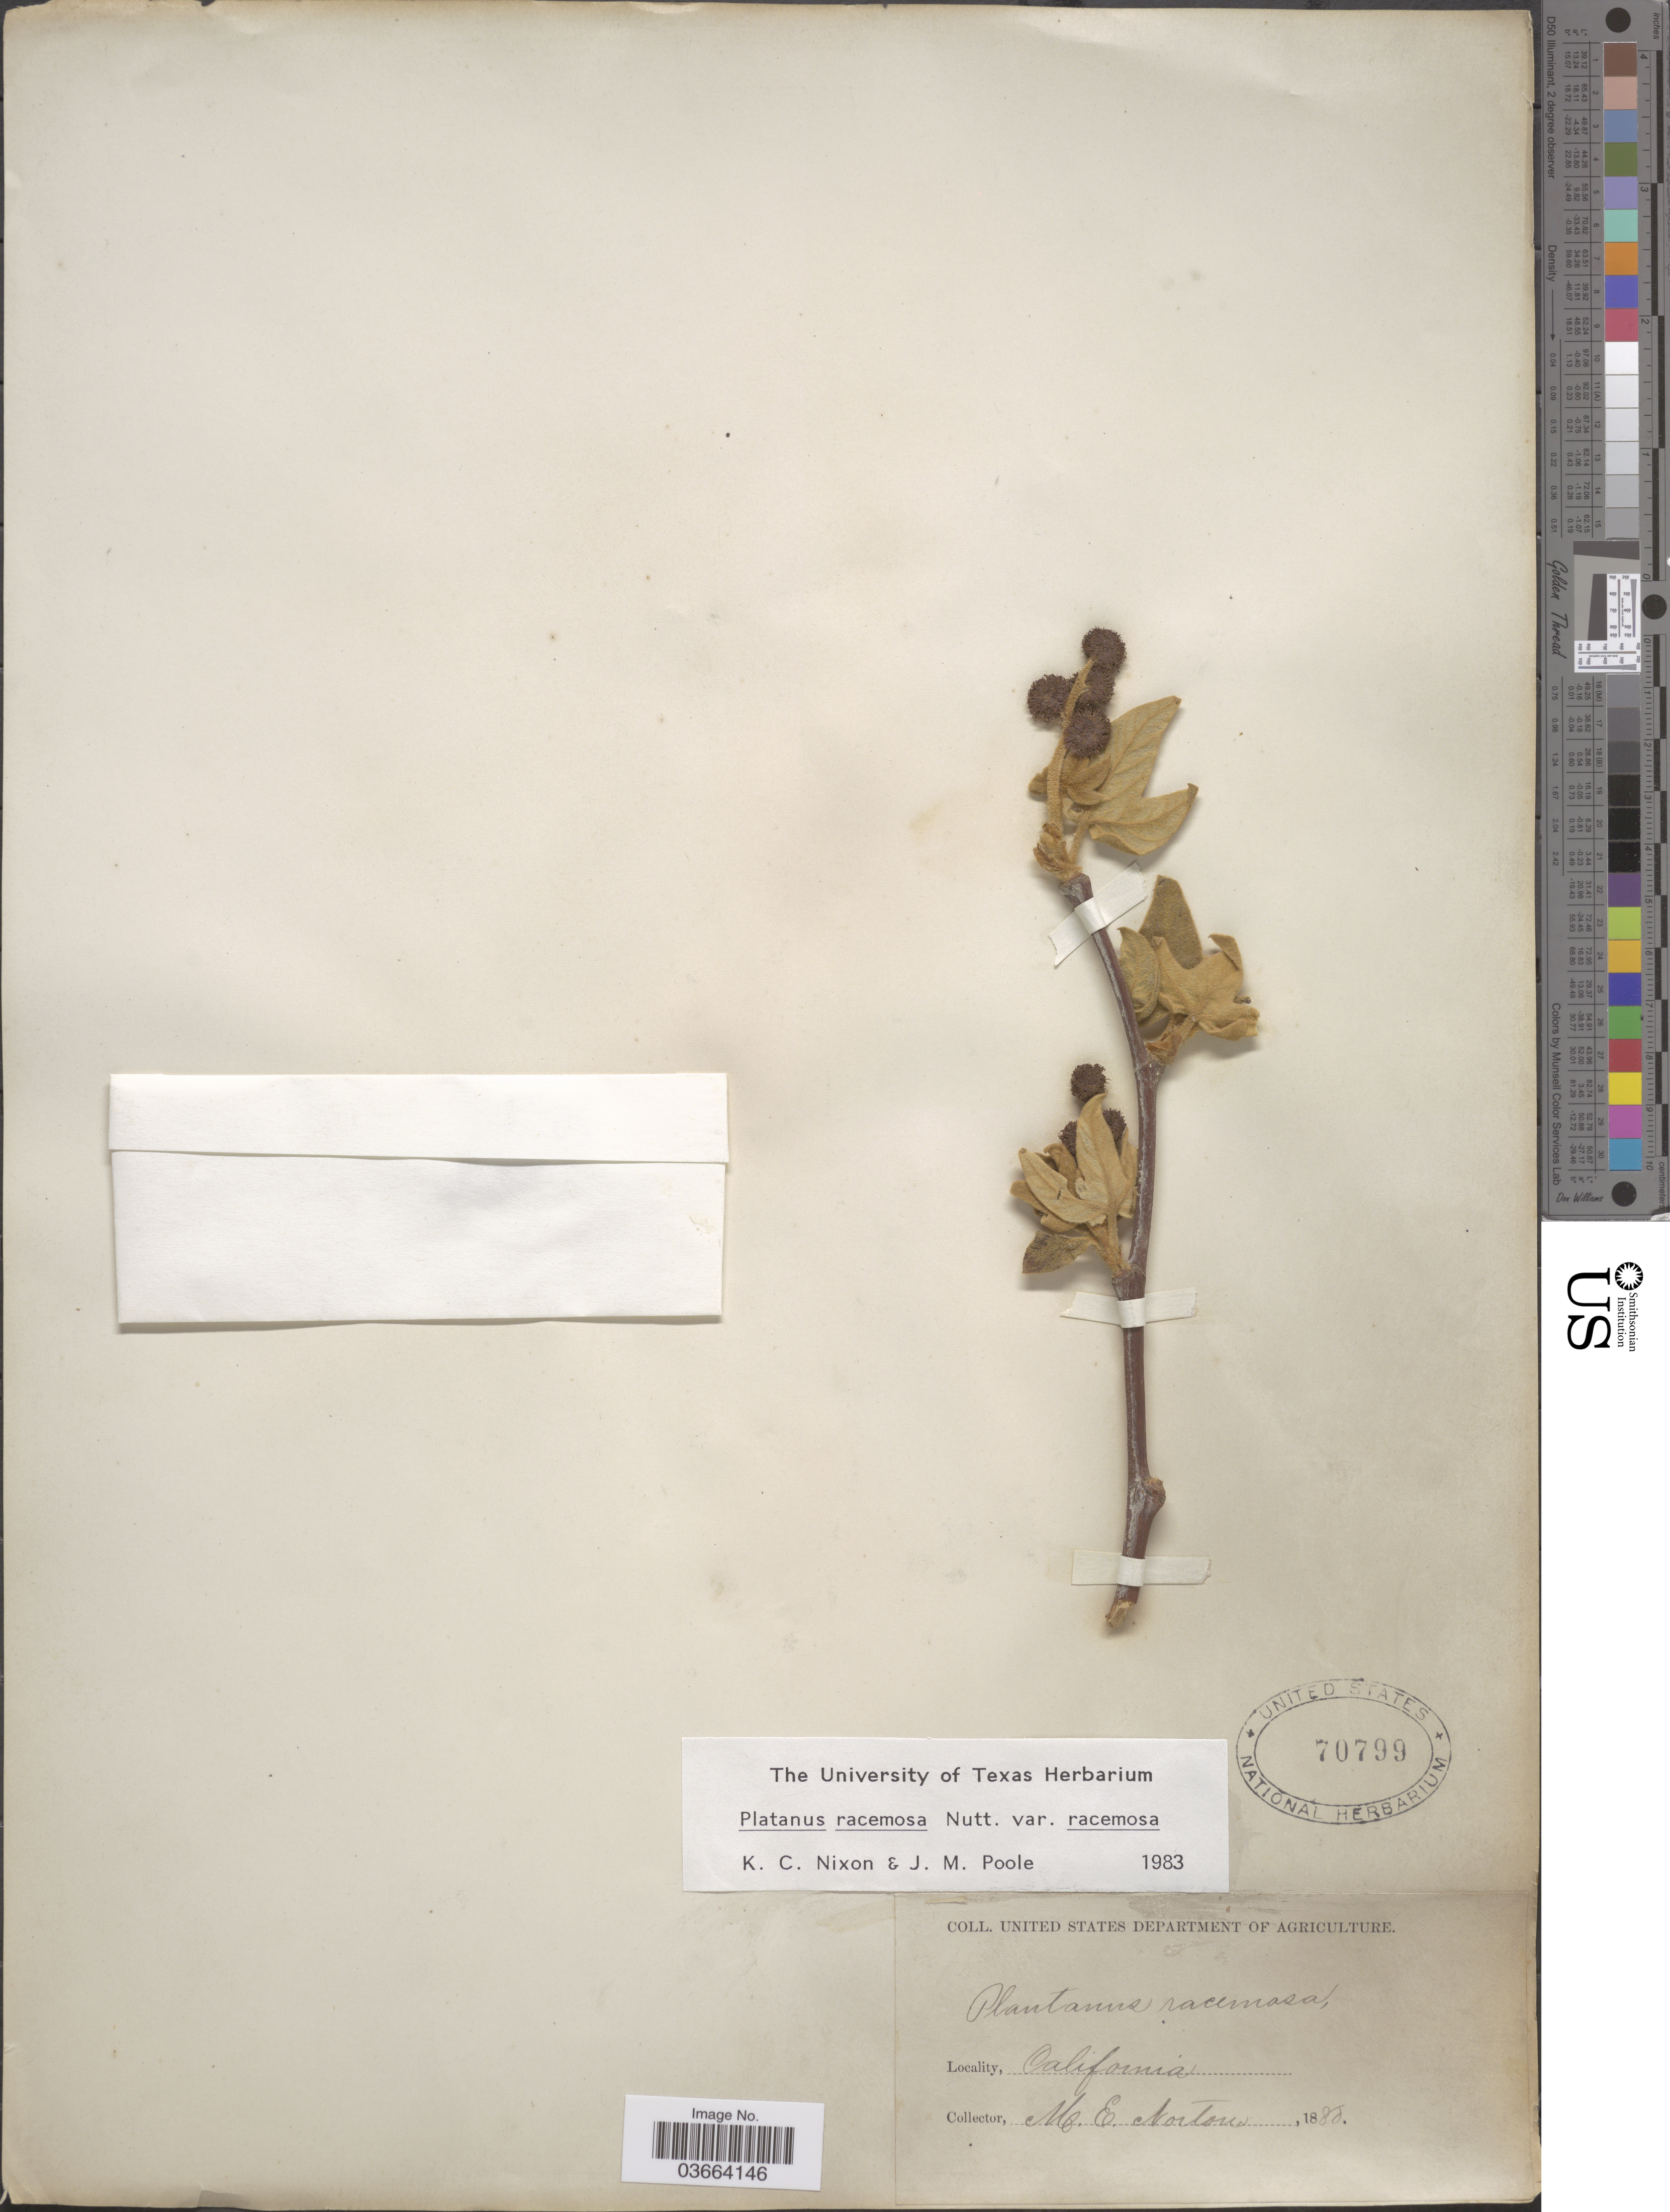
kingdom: Plantae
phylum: Tracheophyta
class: Magnoliopsida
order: Proteales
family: Platanaceae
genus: Platanus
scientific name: Platanus racemosa var. racemosa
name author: Nutt.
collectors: M. Norton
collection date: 1880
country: United States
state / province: California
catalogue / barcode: US 70799